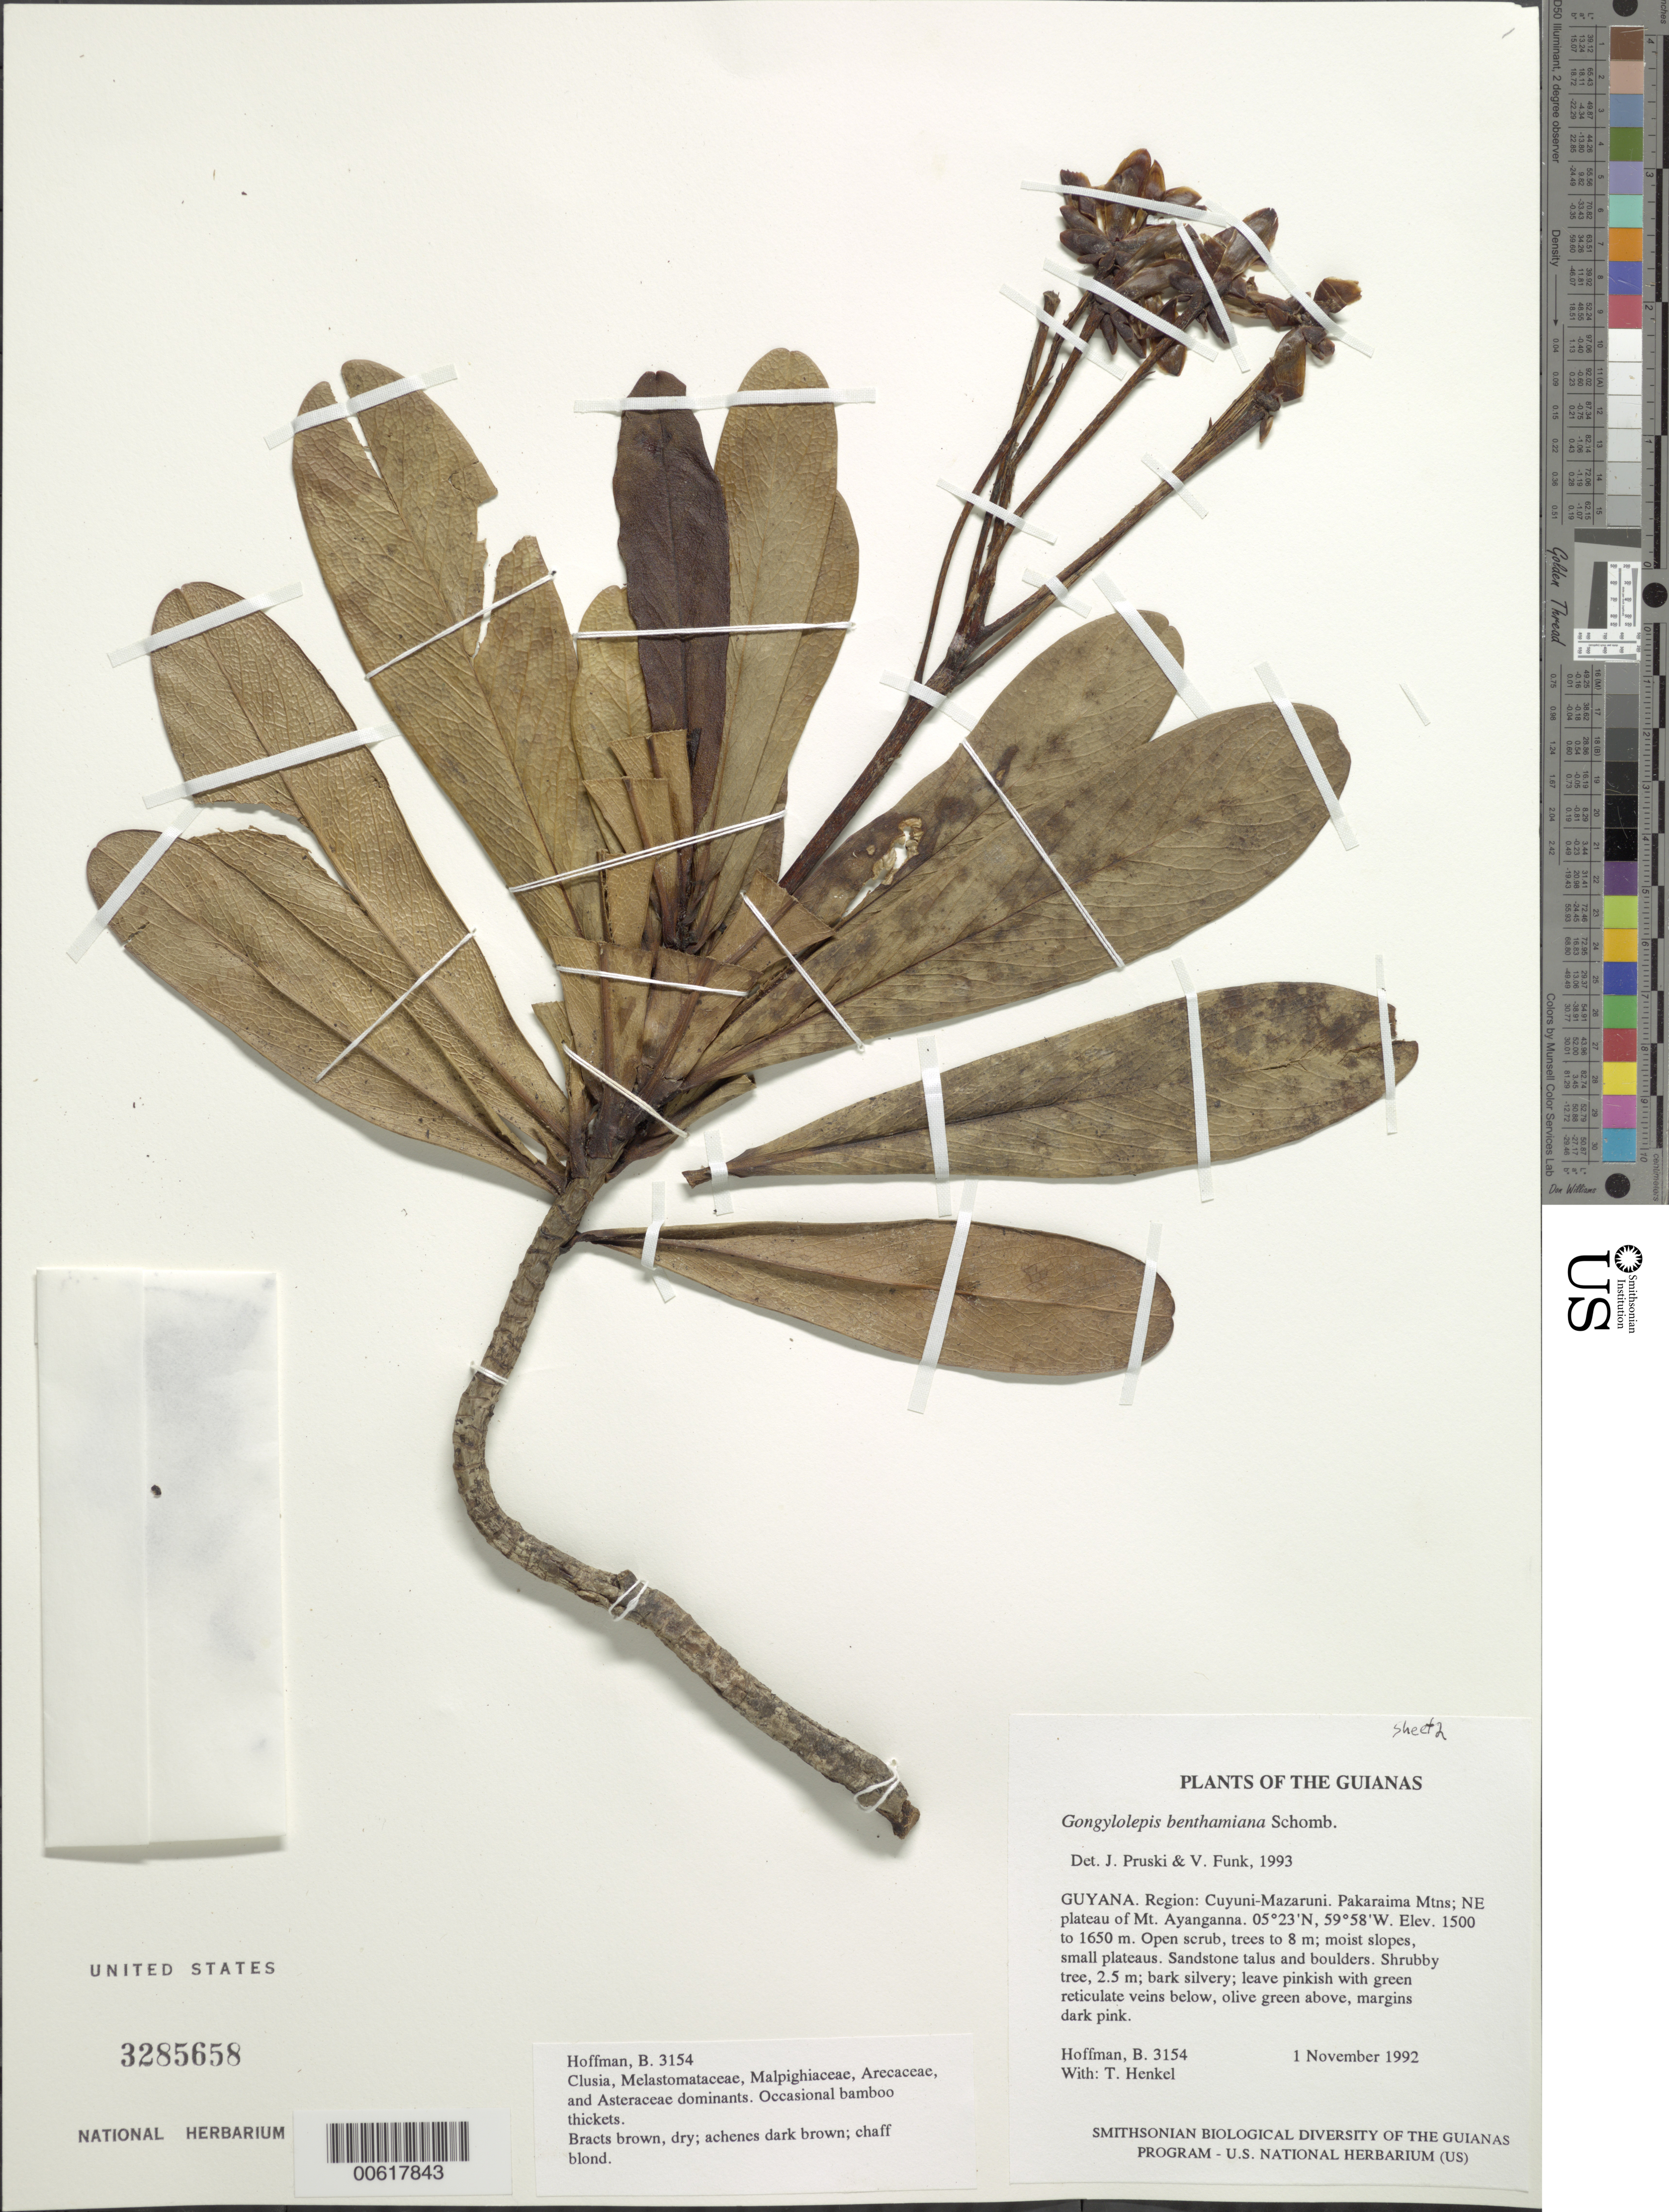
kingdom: Plantae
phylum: Tracheophyta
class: Magnoliopsida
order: Asterales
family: Asteraceae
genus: Gongylolepis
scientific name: Gongylolepis benthamiana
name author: R.H. Schomb.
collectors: B. Hoffman & T. Henkel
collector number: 3154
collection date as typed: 1 November 1992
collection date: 1992-11-01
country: Guyana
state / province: Cuyuni-Mazaruni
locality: Pakaraima Mountains; NE plateau of Mt. Ayanganna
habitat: Open scrub, trees to 8 m; moist slopes, small plateaus. Sandstone talus and boulders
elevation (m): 1500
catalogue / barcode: US 3285658